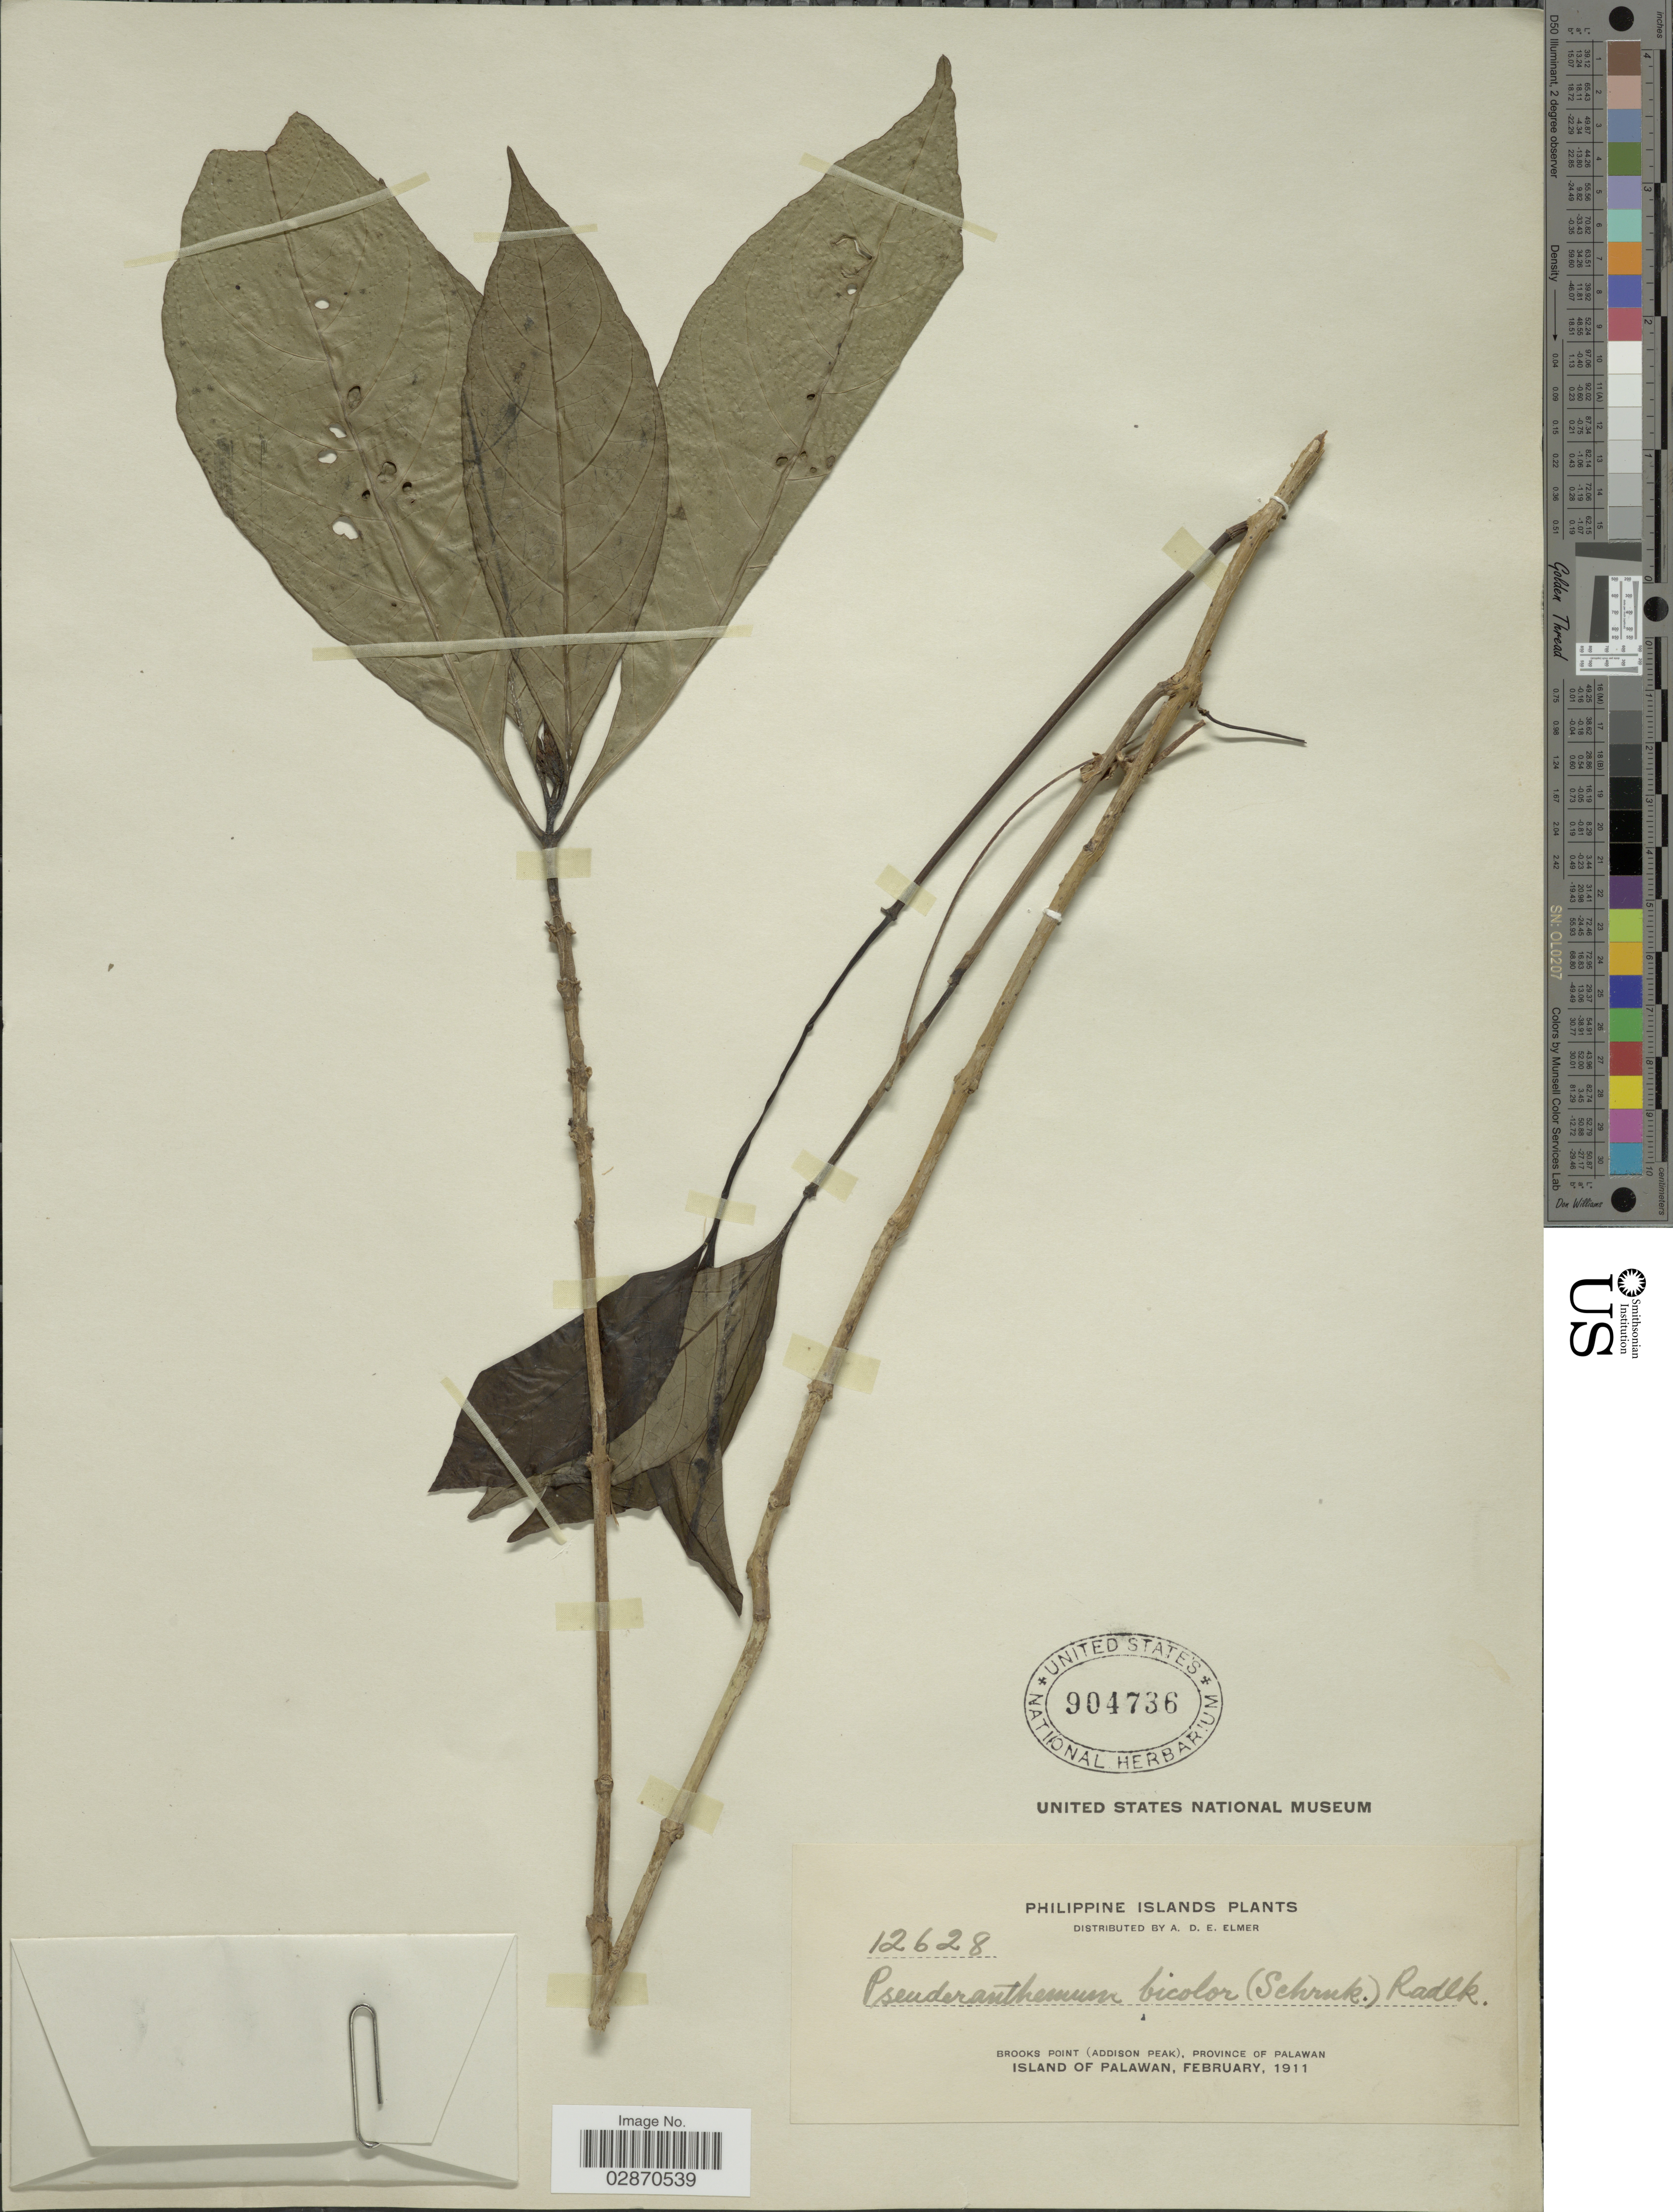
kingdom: Plantae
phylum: Tracheophyta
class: Magnoliopsida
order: Lamiales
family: Acanthaceae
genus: Pseuderanthemum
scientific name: Pseuderanthemum pulchellum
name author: (Andrews) Merr.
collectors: A. D. E. Elmer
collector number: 12628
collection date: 1911-02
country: Philippines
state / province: Mimaropa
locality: Brooks Point (Addison Peak), Province of Palawan. Island of Palawan.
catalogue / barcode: US 904736